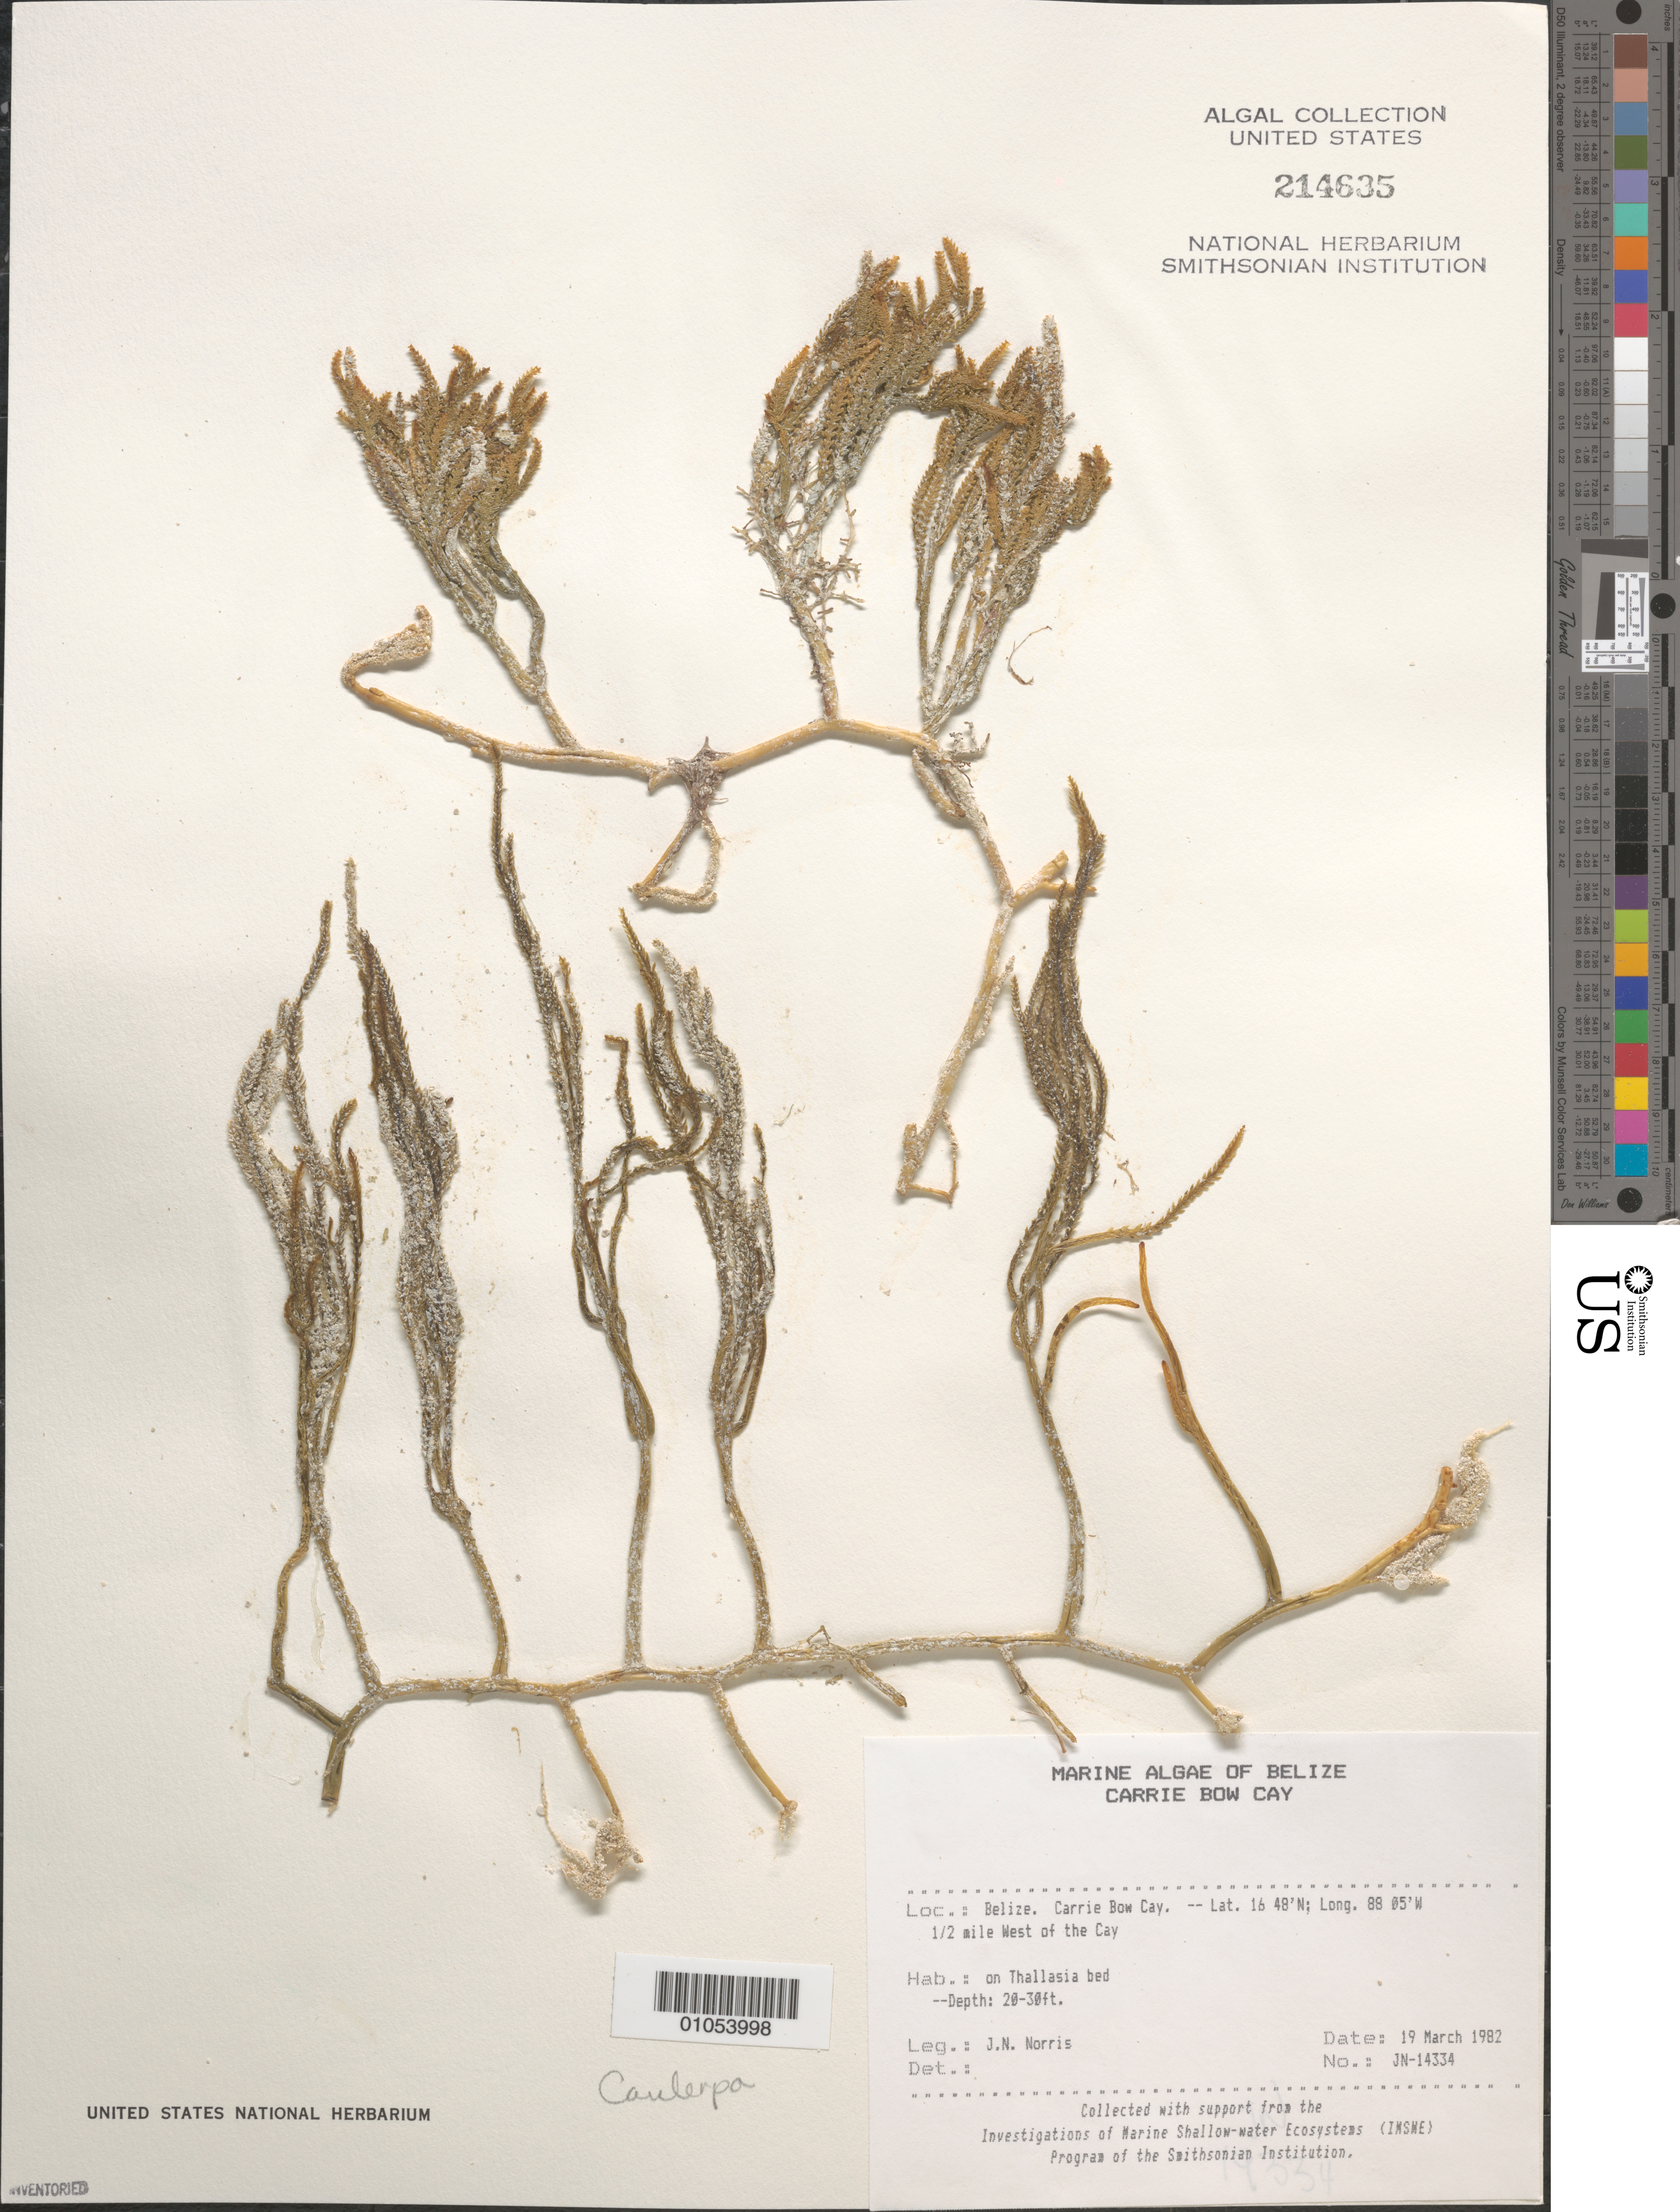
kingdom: Plantae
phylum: Chlorophyta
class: Ulvophyceae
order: Bryopsidales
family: Caulerpaceae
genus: Caulerpa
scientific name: Caulerpa sp.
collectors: J. N. Norris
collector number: JN-14334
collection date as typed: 19 Mar 1982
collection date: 1982-03-19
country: Belize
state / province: Stann Creek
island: Carrie Bow Cay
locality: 1/2 mile west of Carrie Bow Cay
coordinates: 16 48'N, 88 05'W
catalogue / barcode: US 214635